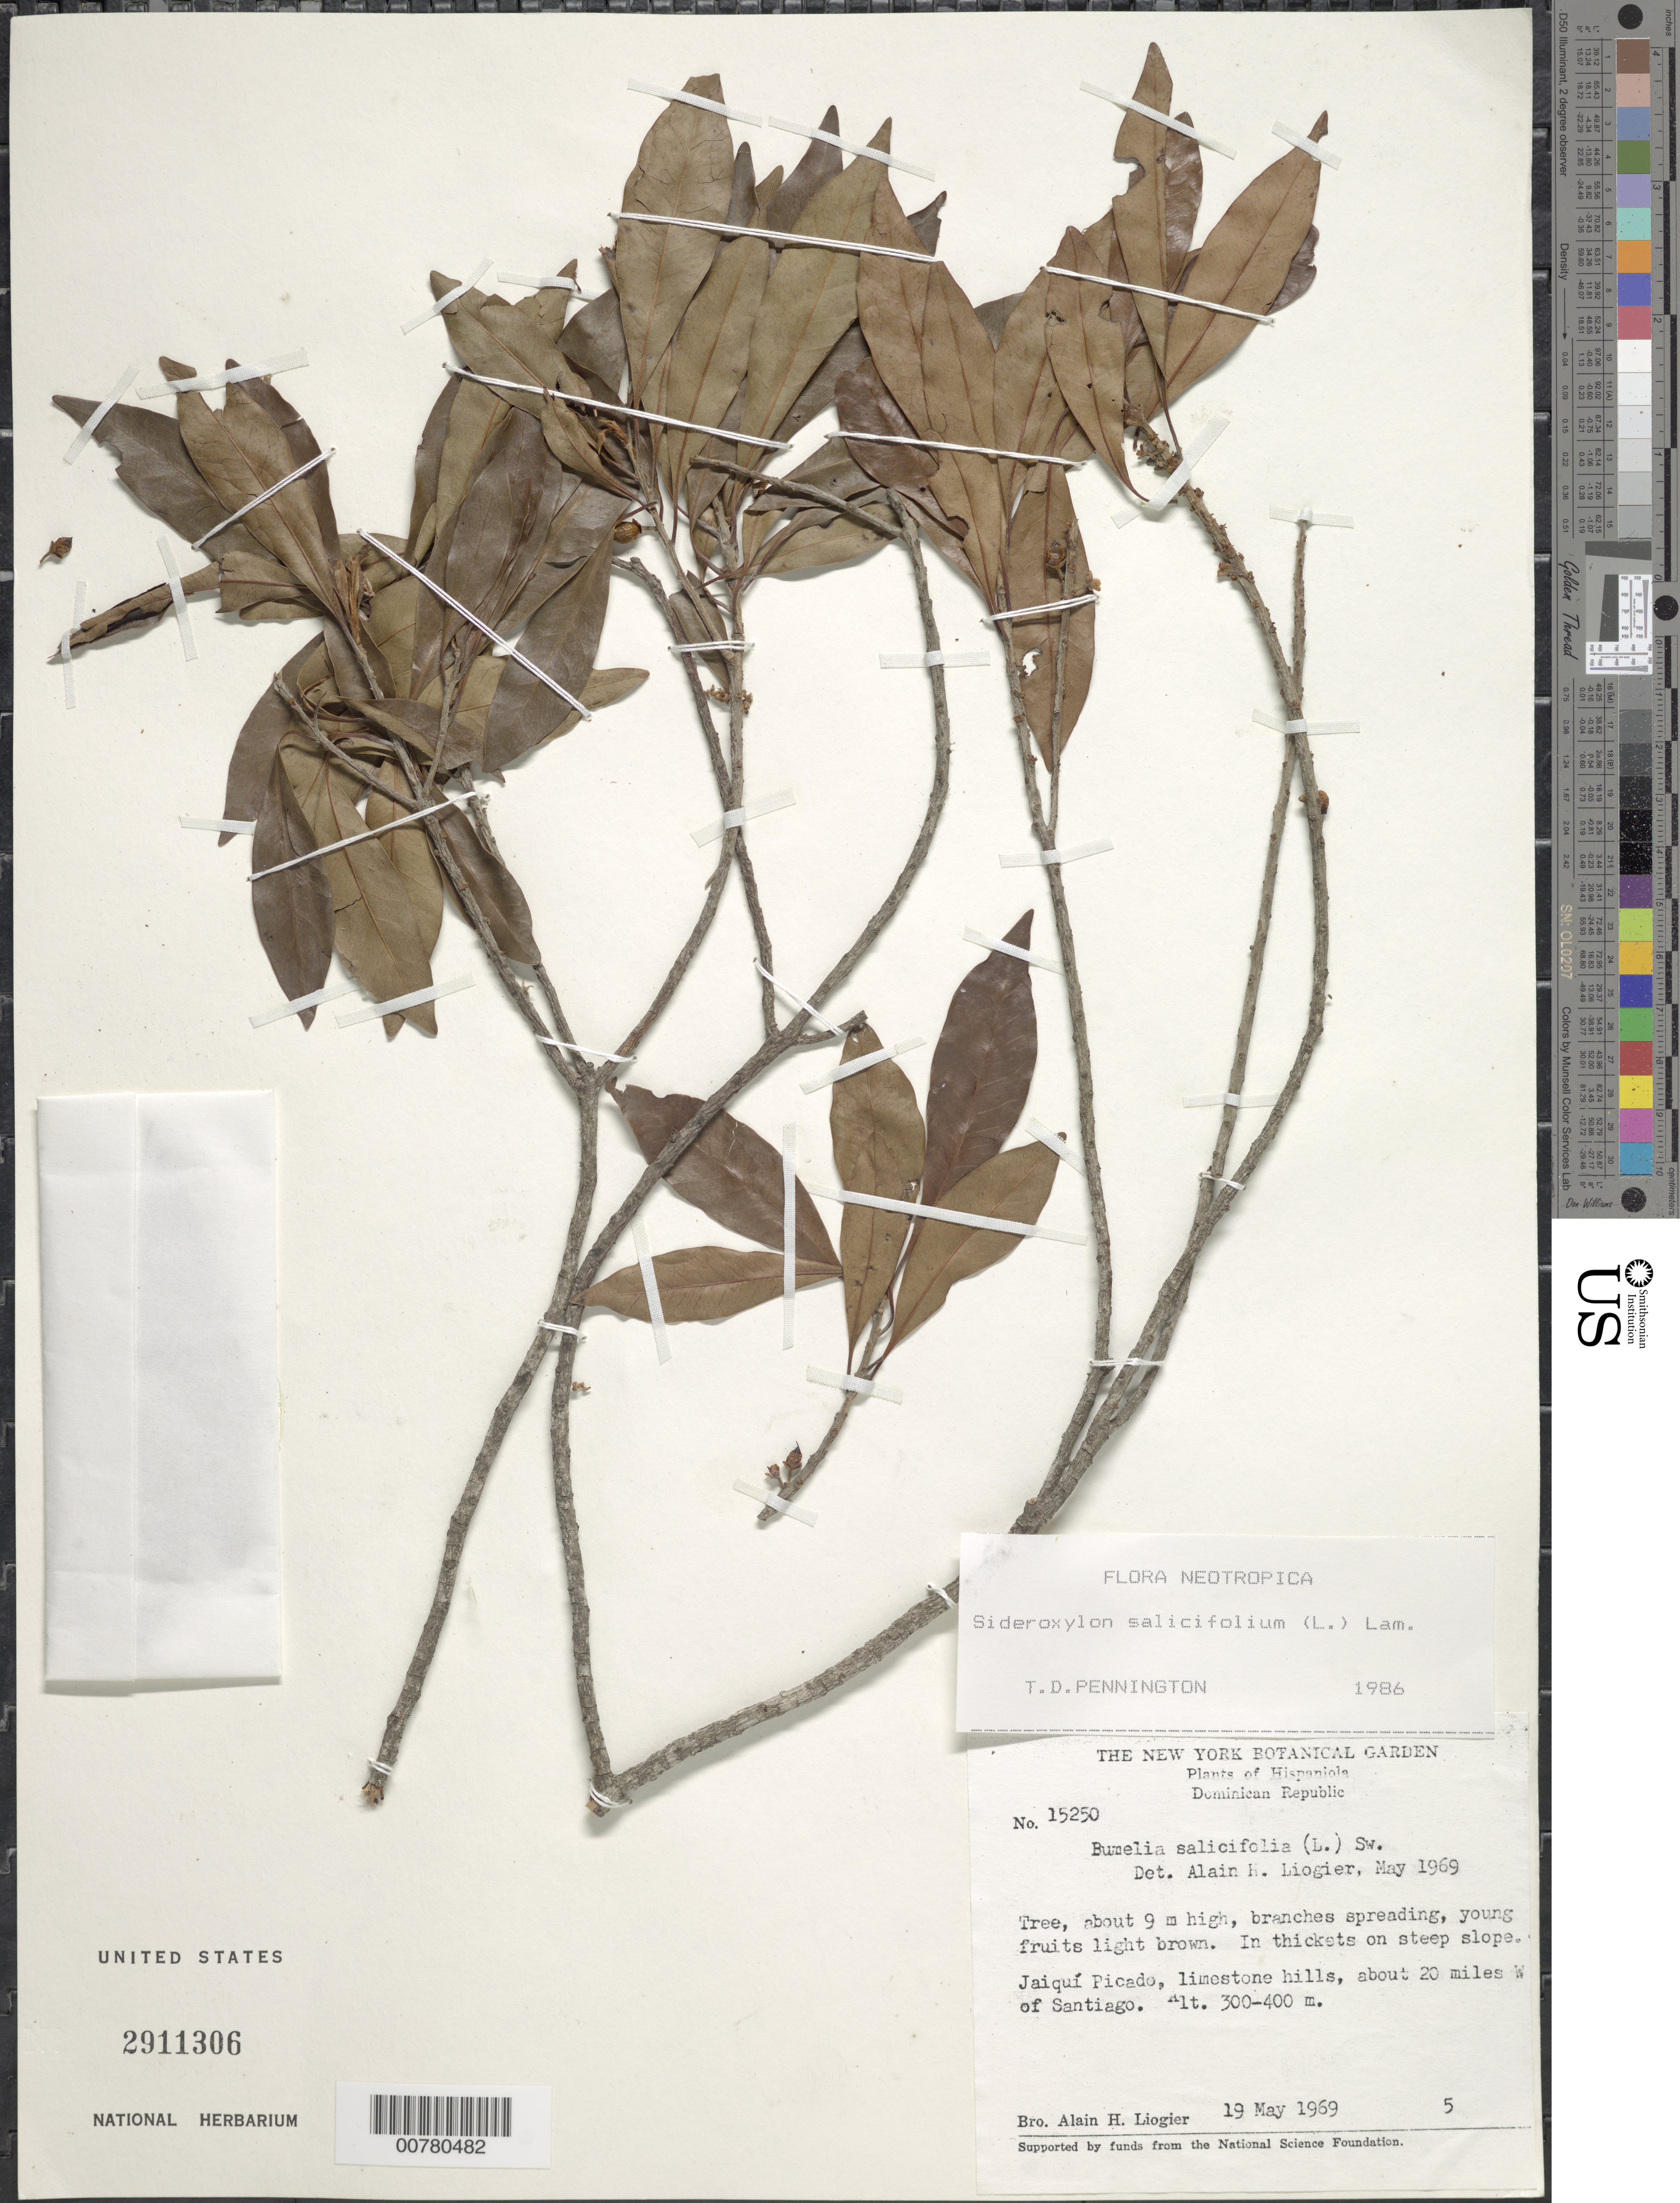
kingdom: Plantae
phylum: Tracheophyta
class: Magnoliopsida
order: Ericales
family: Sapotaceae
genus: Sideroxylon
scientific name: Sideroxylon salicifolium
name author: (L.) Lam.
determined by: Pennington, T. D., (K)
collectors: A. H. Liogier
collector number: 15250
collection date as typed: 19 May 1969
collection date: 1969-05-19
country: Dominican Republic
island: Hispaniola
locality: About 20 miles W of Santiago, Jaiquí Picado.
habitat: In thicket on steep slope; limestone hills.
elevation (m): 300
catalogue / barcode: US 2911306